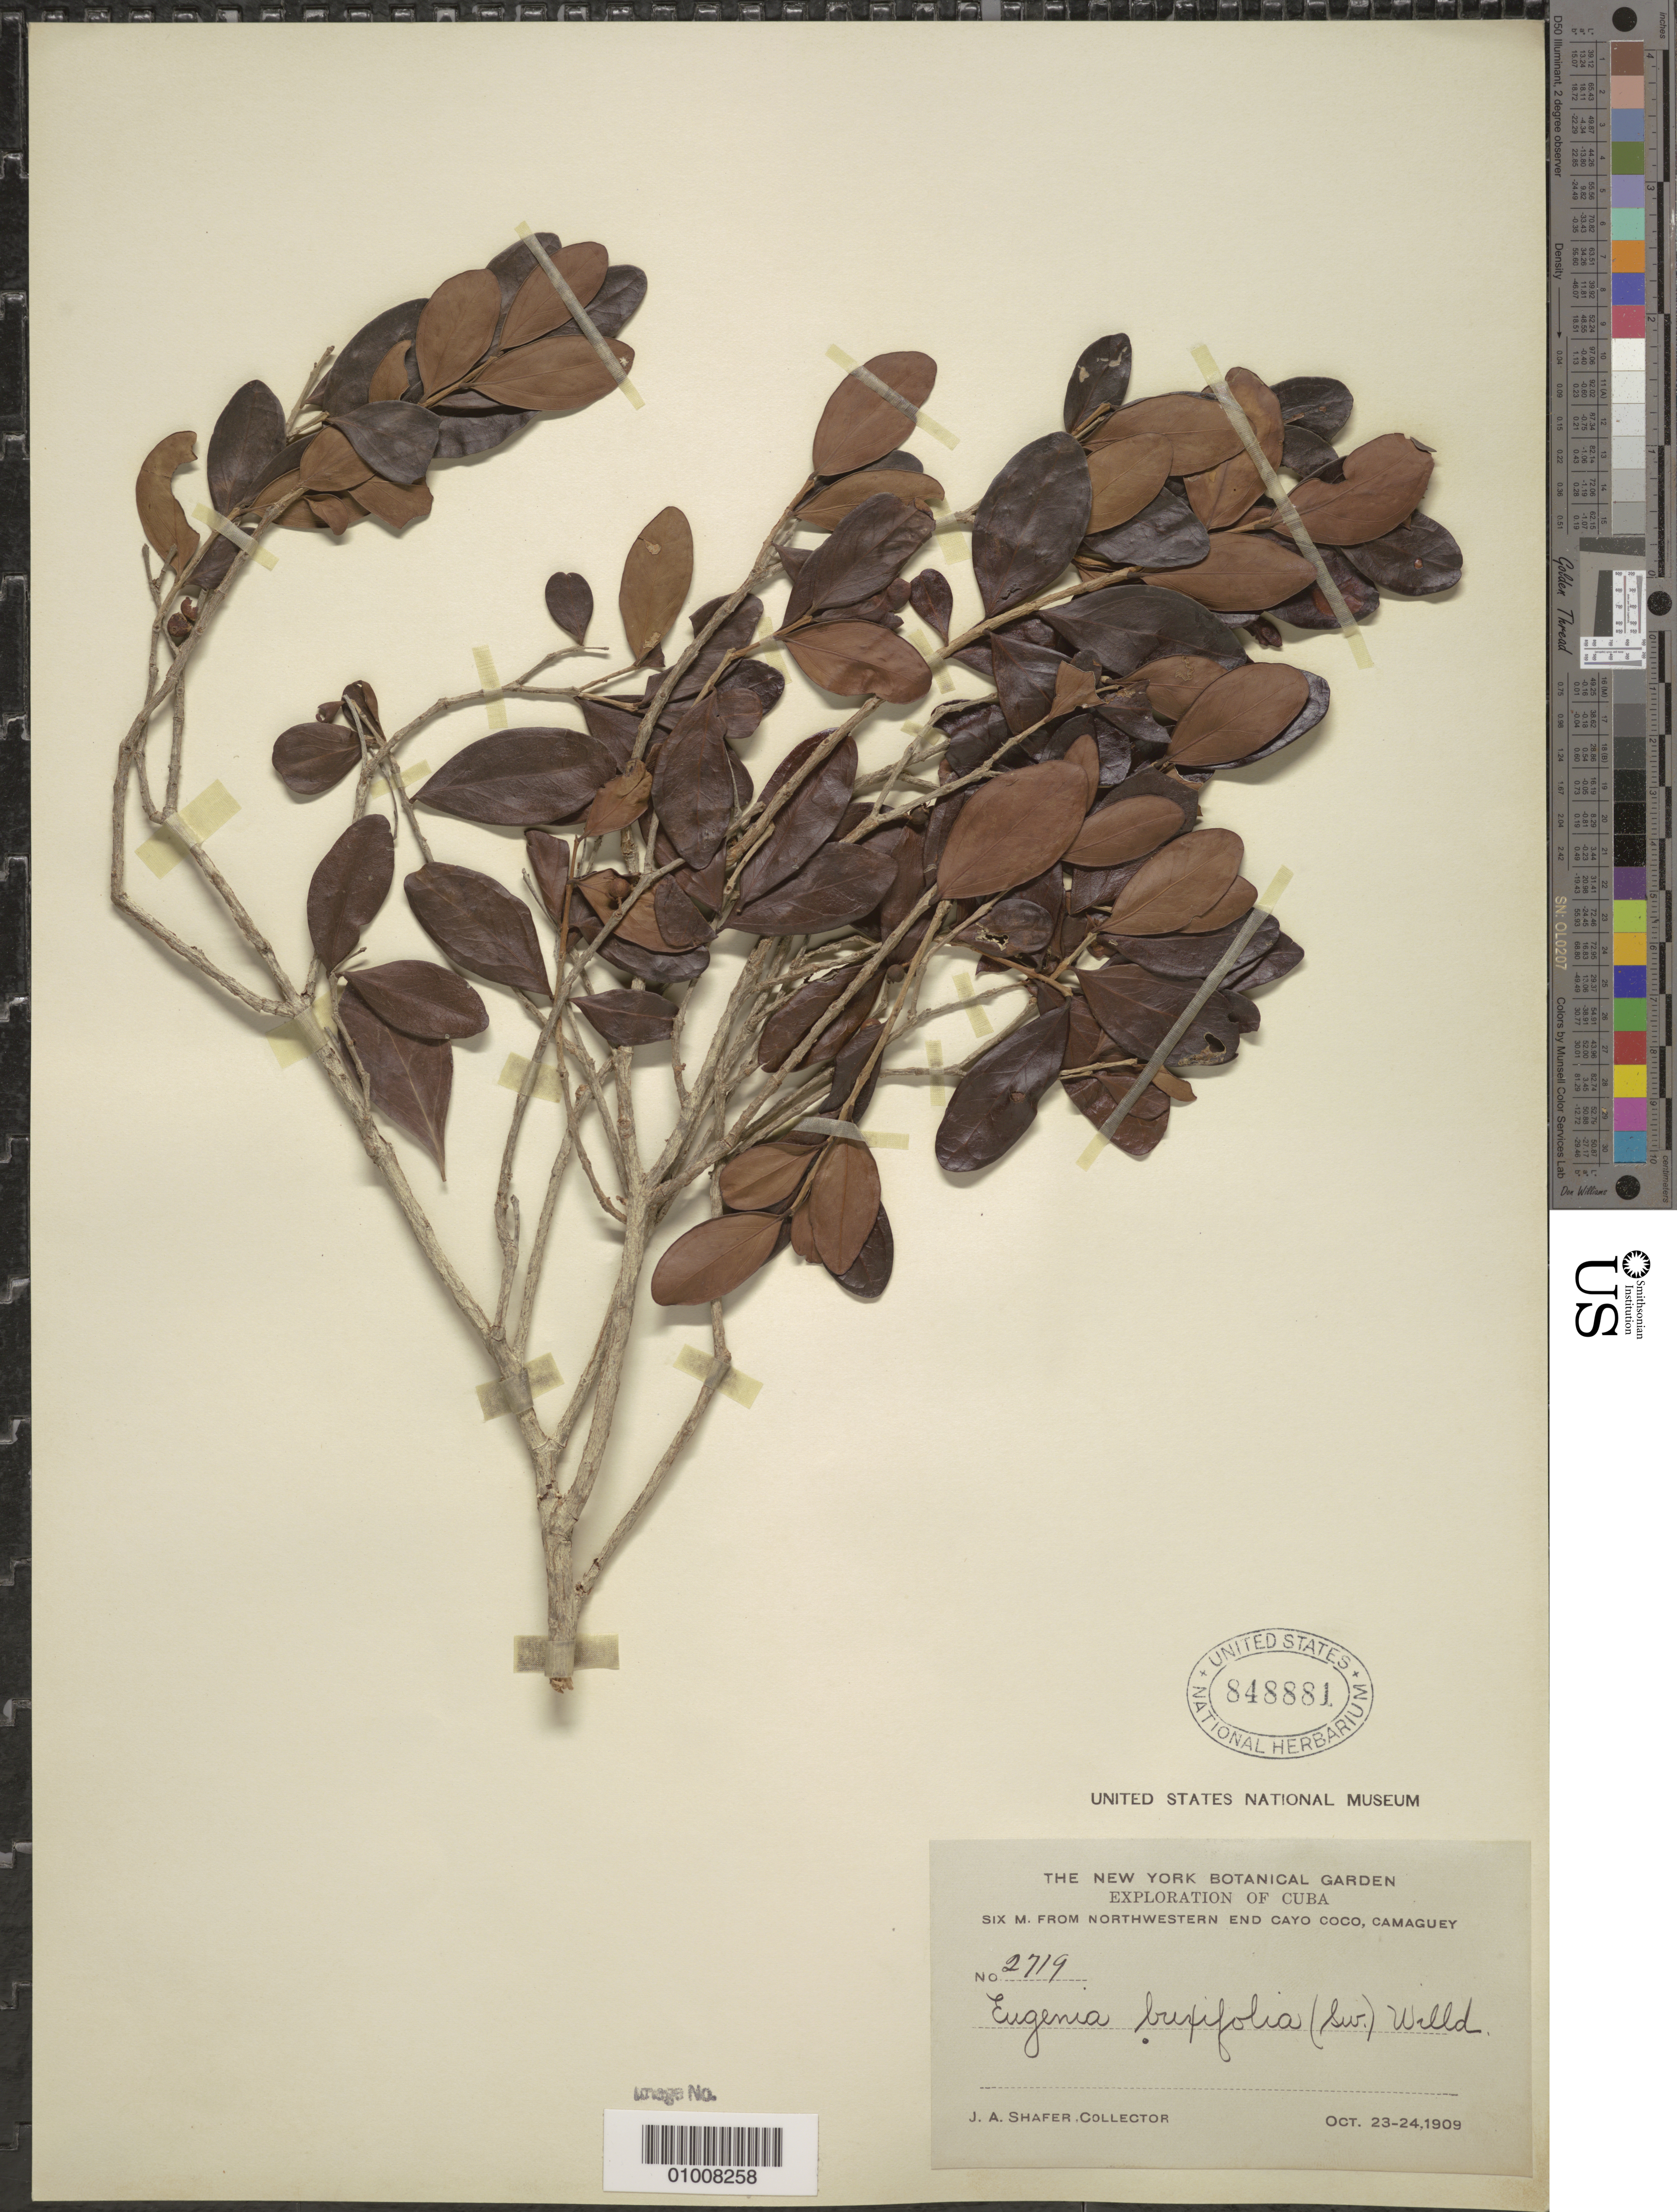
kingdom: Plantae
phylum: Tracheophyta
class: Magnoliopsida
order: Myrtales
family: Myrtaceae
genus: Eugenia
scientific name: Eugenia foetida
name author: Pers.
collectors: J. A. Shafer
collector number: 2719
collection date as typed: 23 Oct 1909 to 24 Oct 1909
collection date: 1909-10-23/1909-10-24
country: Cuba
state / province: Camagüey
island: Cuba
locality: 6 m from northwestern end Cayo Coco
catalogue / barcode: US 848881